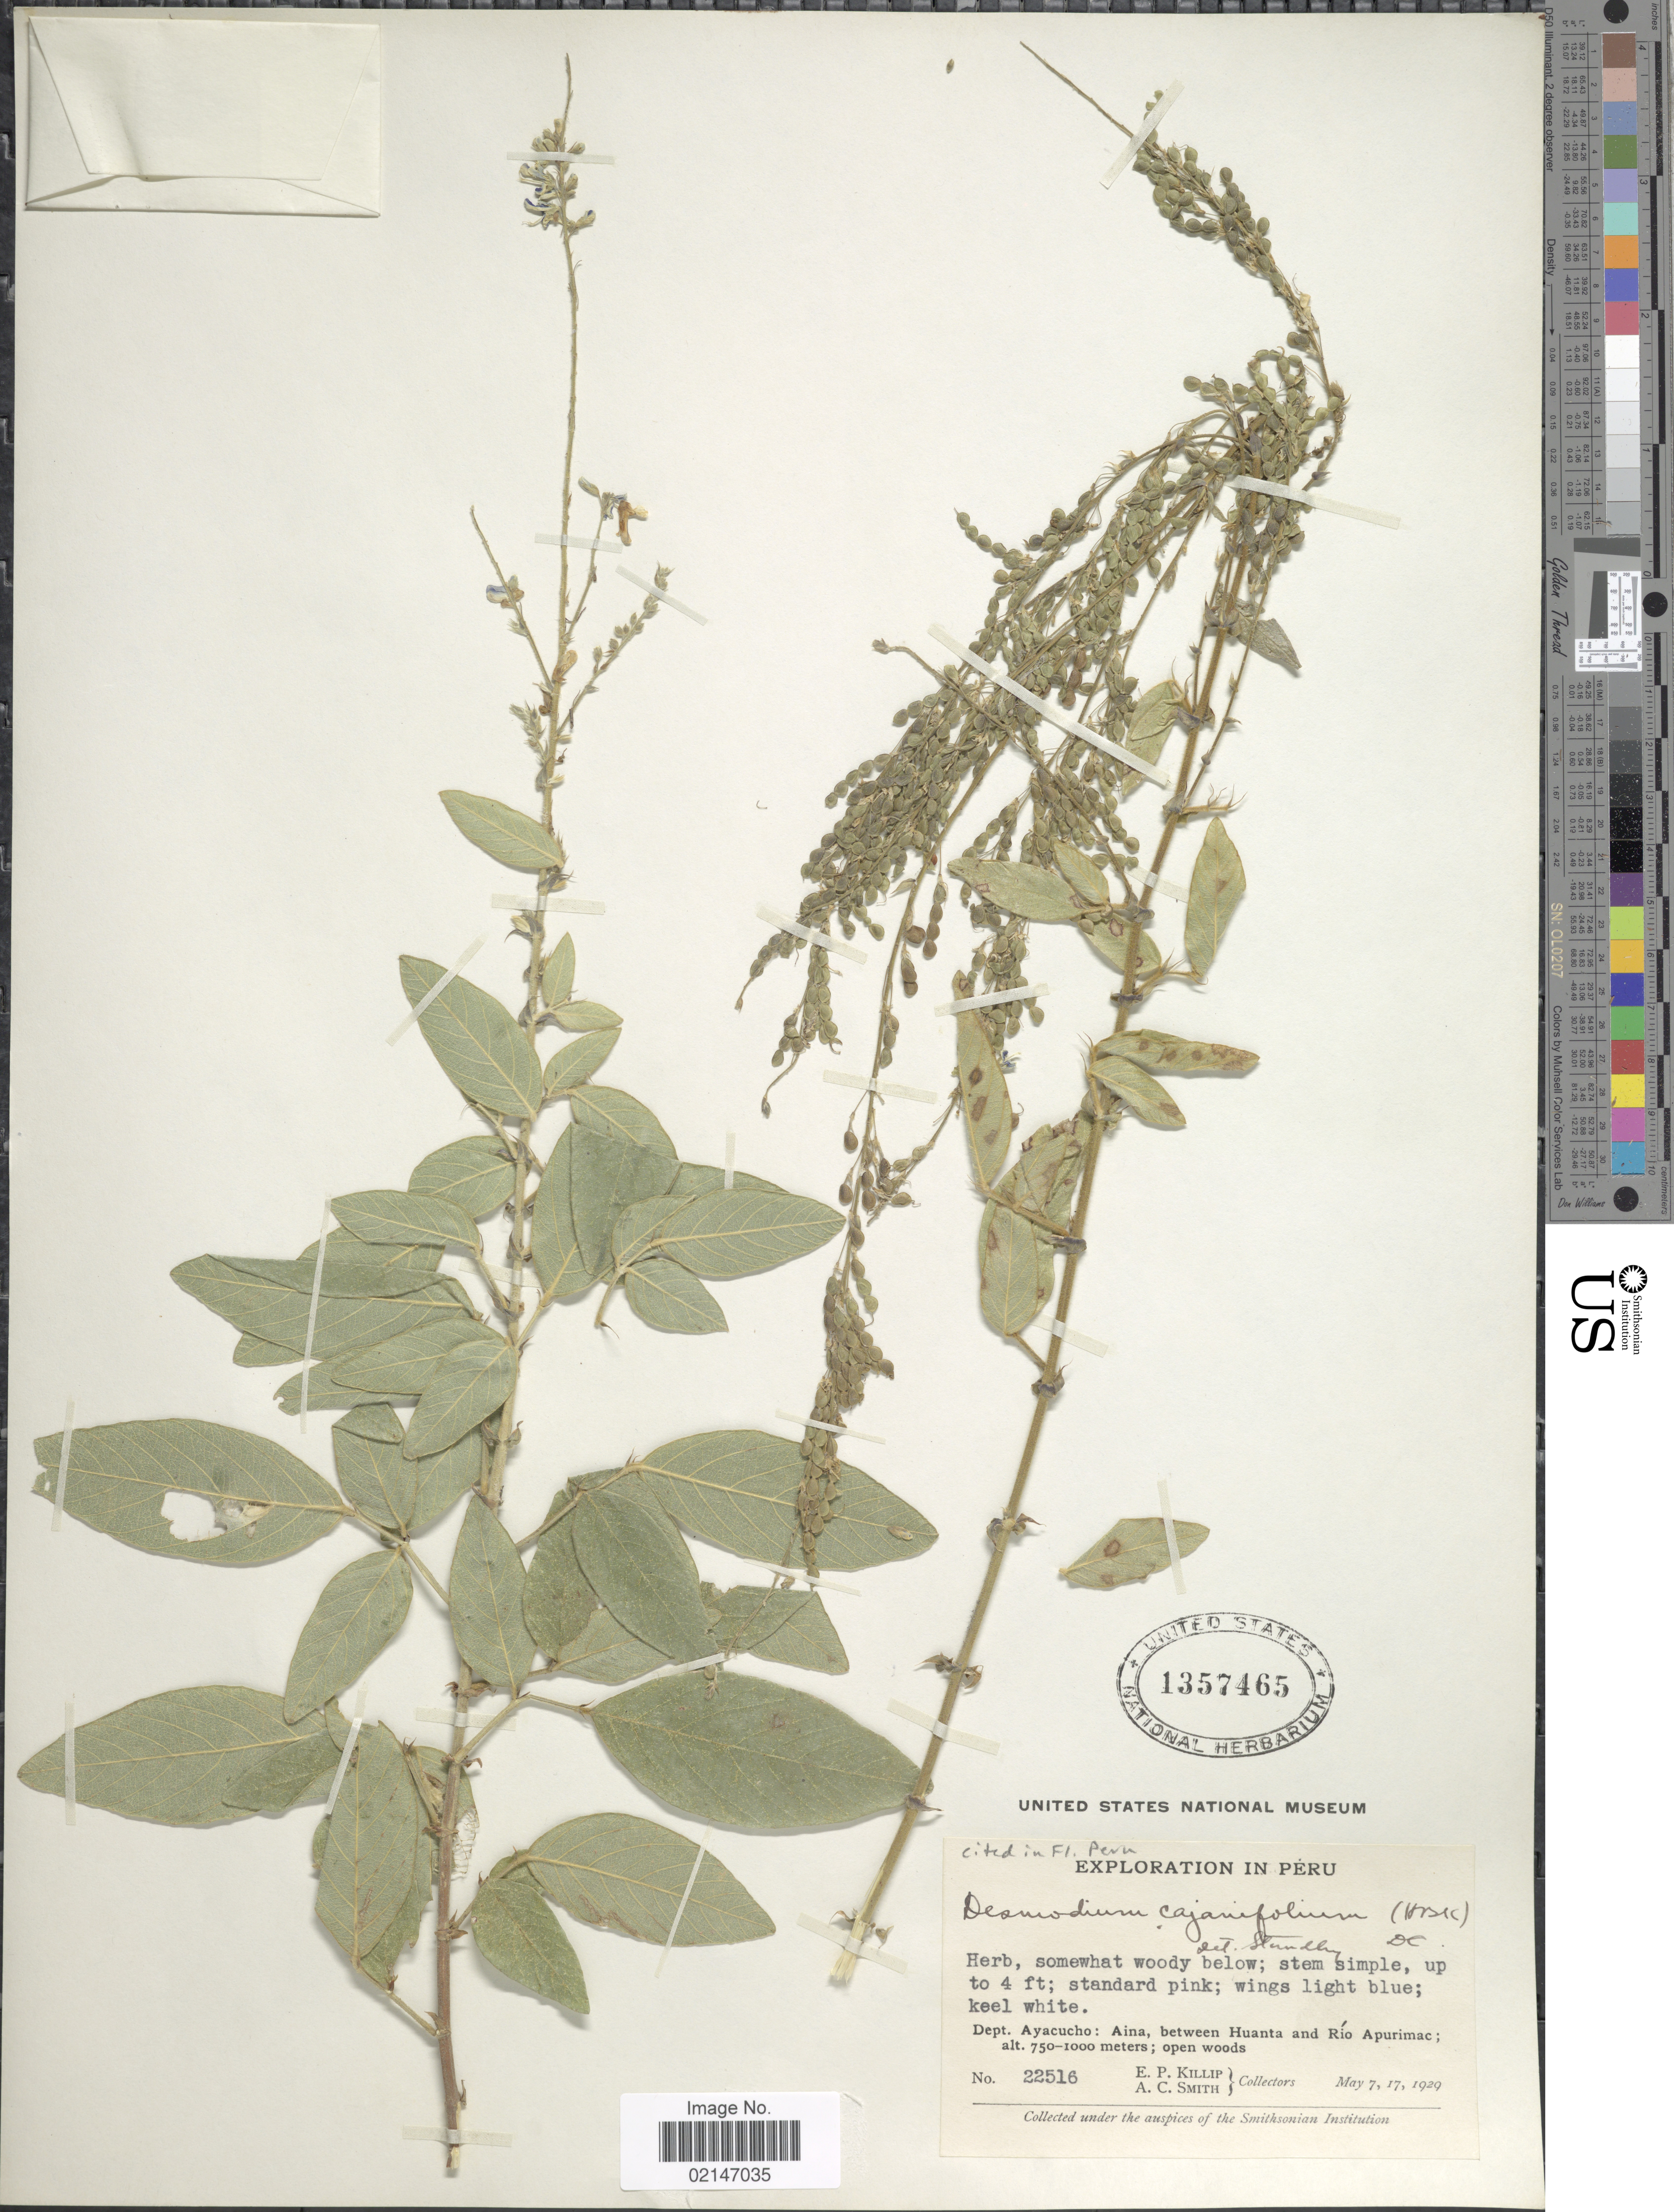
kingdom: Plantae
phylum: Tracheophyta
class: Magnoliopsida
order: Fabales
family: Fabaceae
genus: Desmodium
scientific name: Desmodium cajanifolium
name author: (Kunth) DC.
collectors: E. P. Killip & A. C. Smith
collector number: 22516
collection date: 1929-05-07/1929-05-17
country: Peru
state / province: Ayacucho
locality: Aina, between Huanta and Rio Apurimac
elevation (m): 750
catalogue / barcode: US 1357465